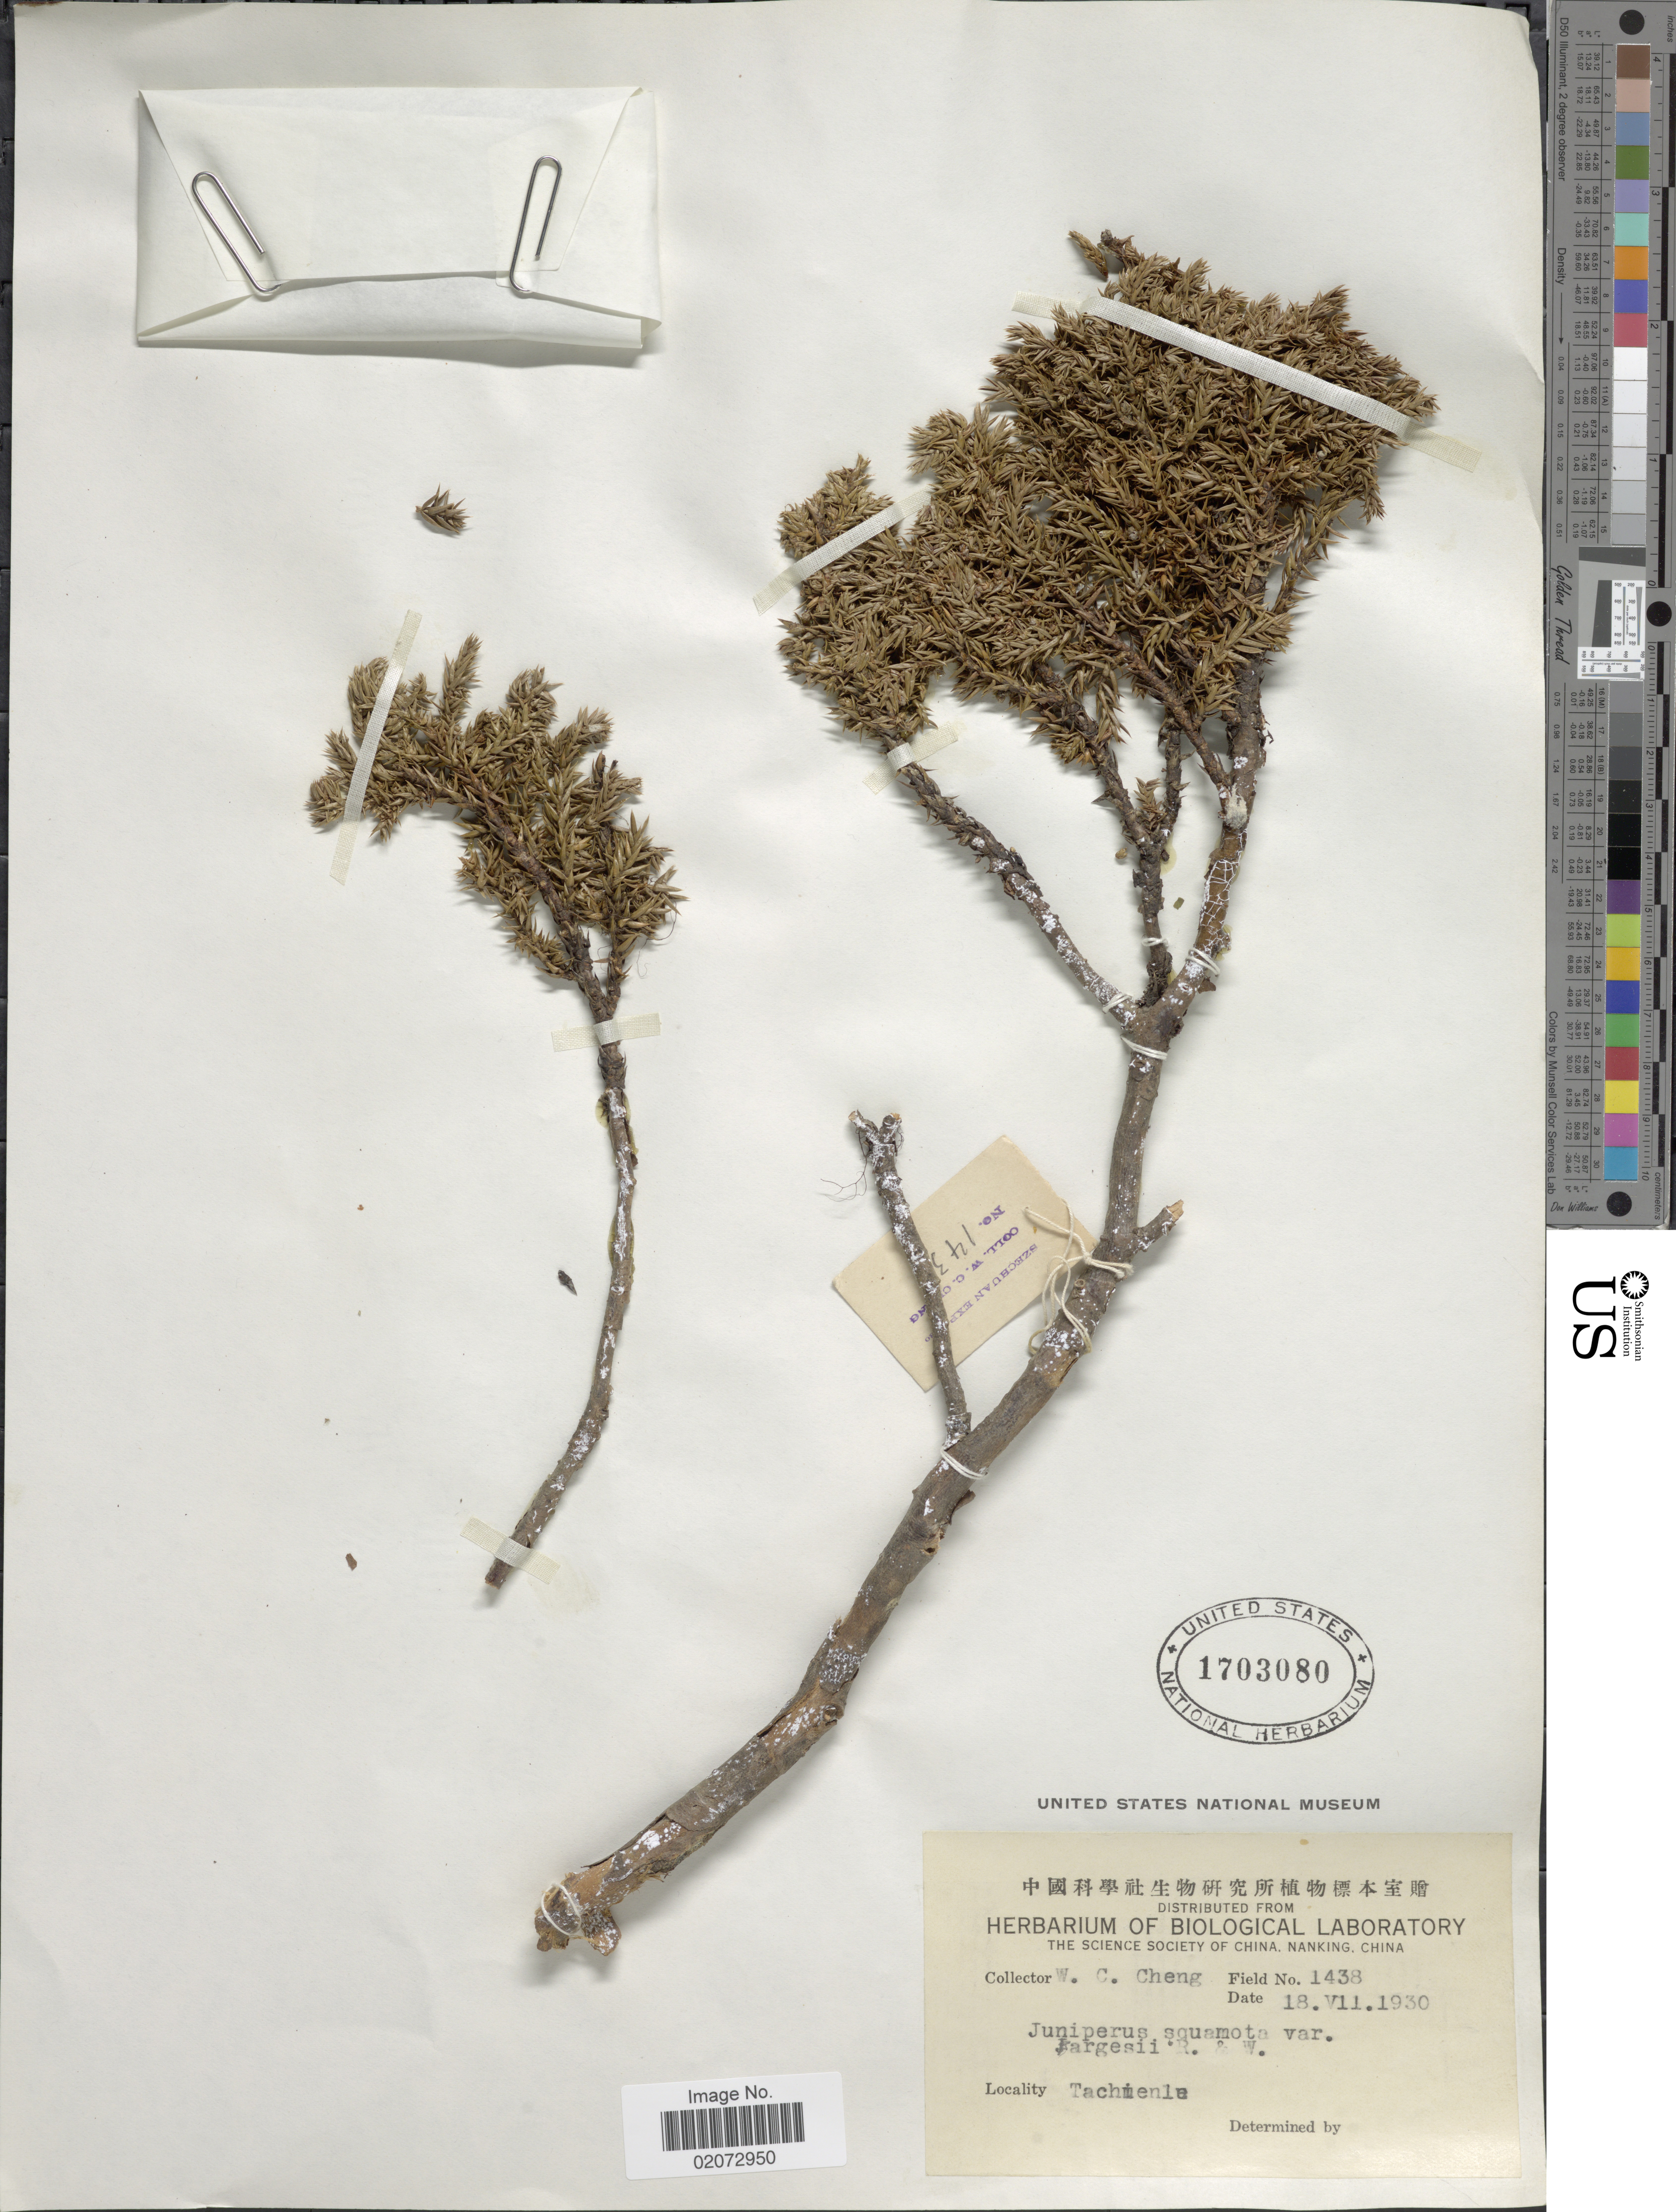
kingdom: Plantae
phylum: Tracheophyta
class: Pinopsida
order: Pinales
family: Cupressaceae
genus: Juniperus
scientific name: Juniperus squamata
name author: Buch.-Ham. ex D. Don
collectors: W. C. Cheng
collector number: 1438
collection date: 1930-07-18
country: China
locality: Tachienla [interpreted].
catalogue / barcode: US 1703080